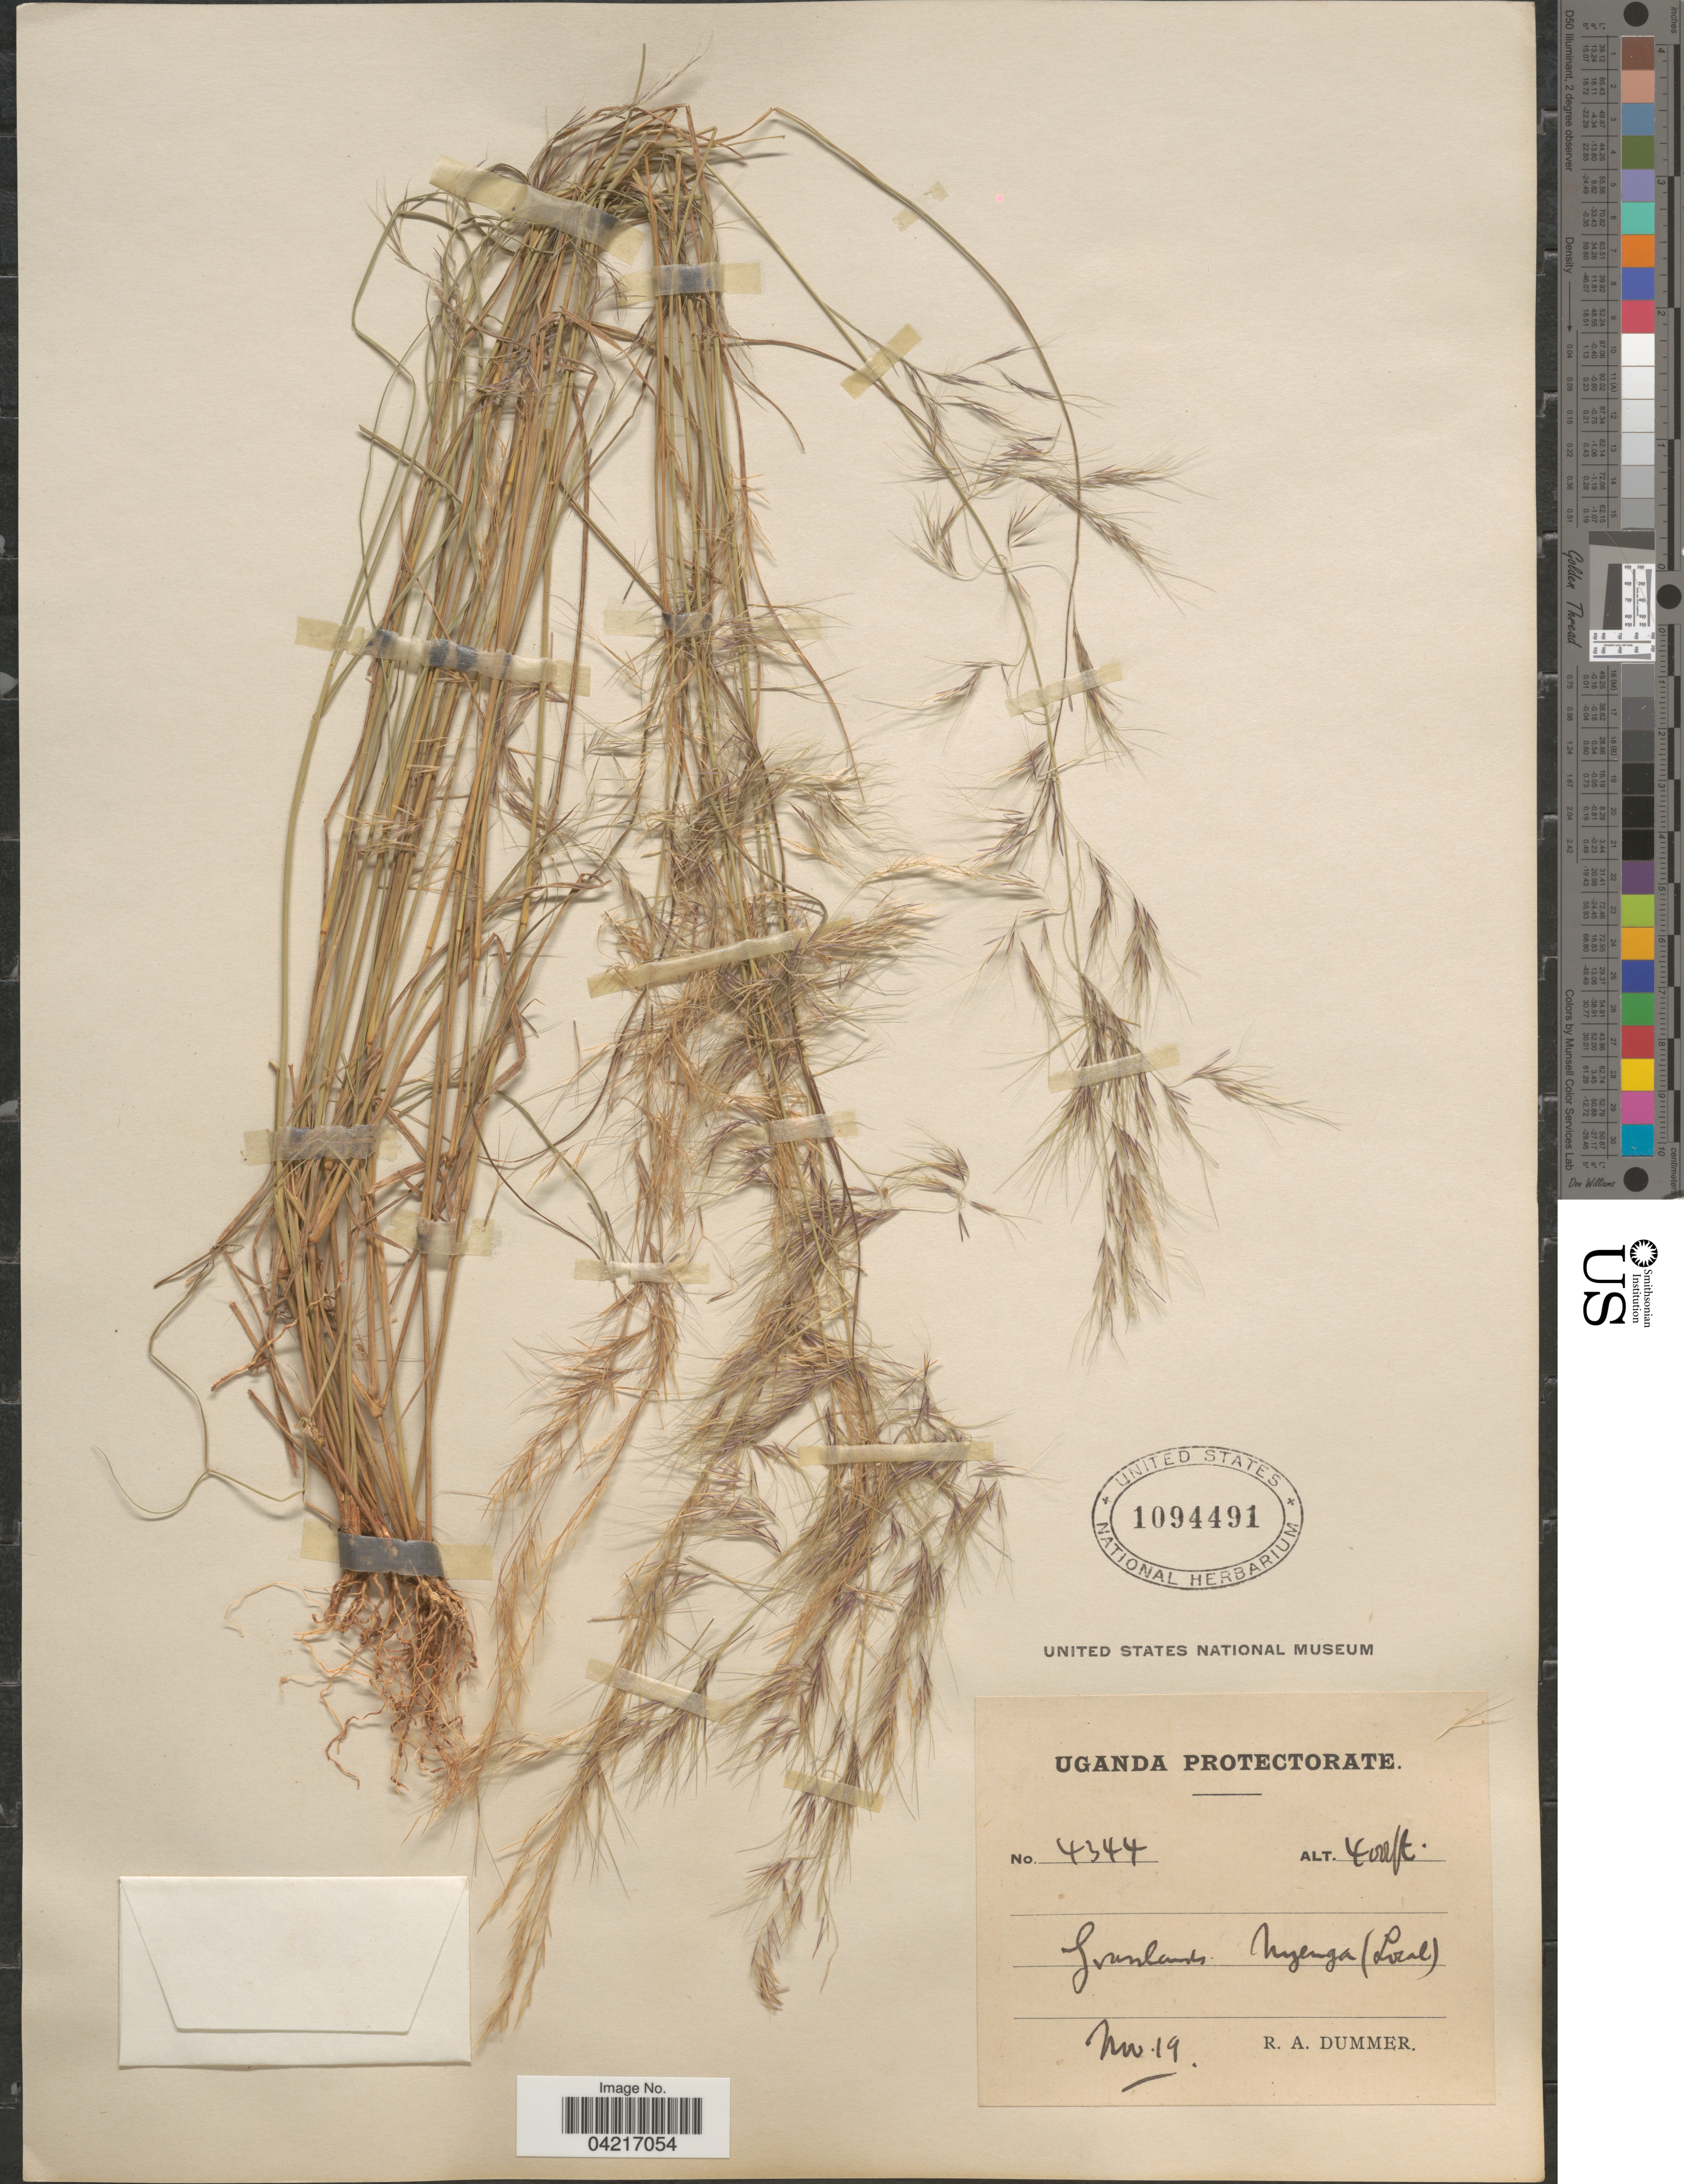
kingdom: Plantae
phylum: Tracheophyta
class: Liliopsida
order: Poales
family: Poaceae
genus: Aristida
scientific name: Aristida adscensionis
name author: L.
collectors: R. Dümmer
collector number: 4344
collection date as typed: Transcribed d/m/y: /11/19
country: Uganda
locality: Uganda Protectorate. Grasslands. Nyenga (Local).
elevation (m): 1219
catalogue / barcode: US 1094491